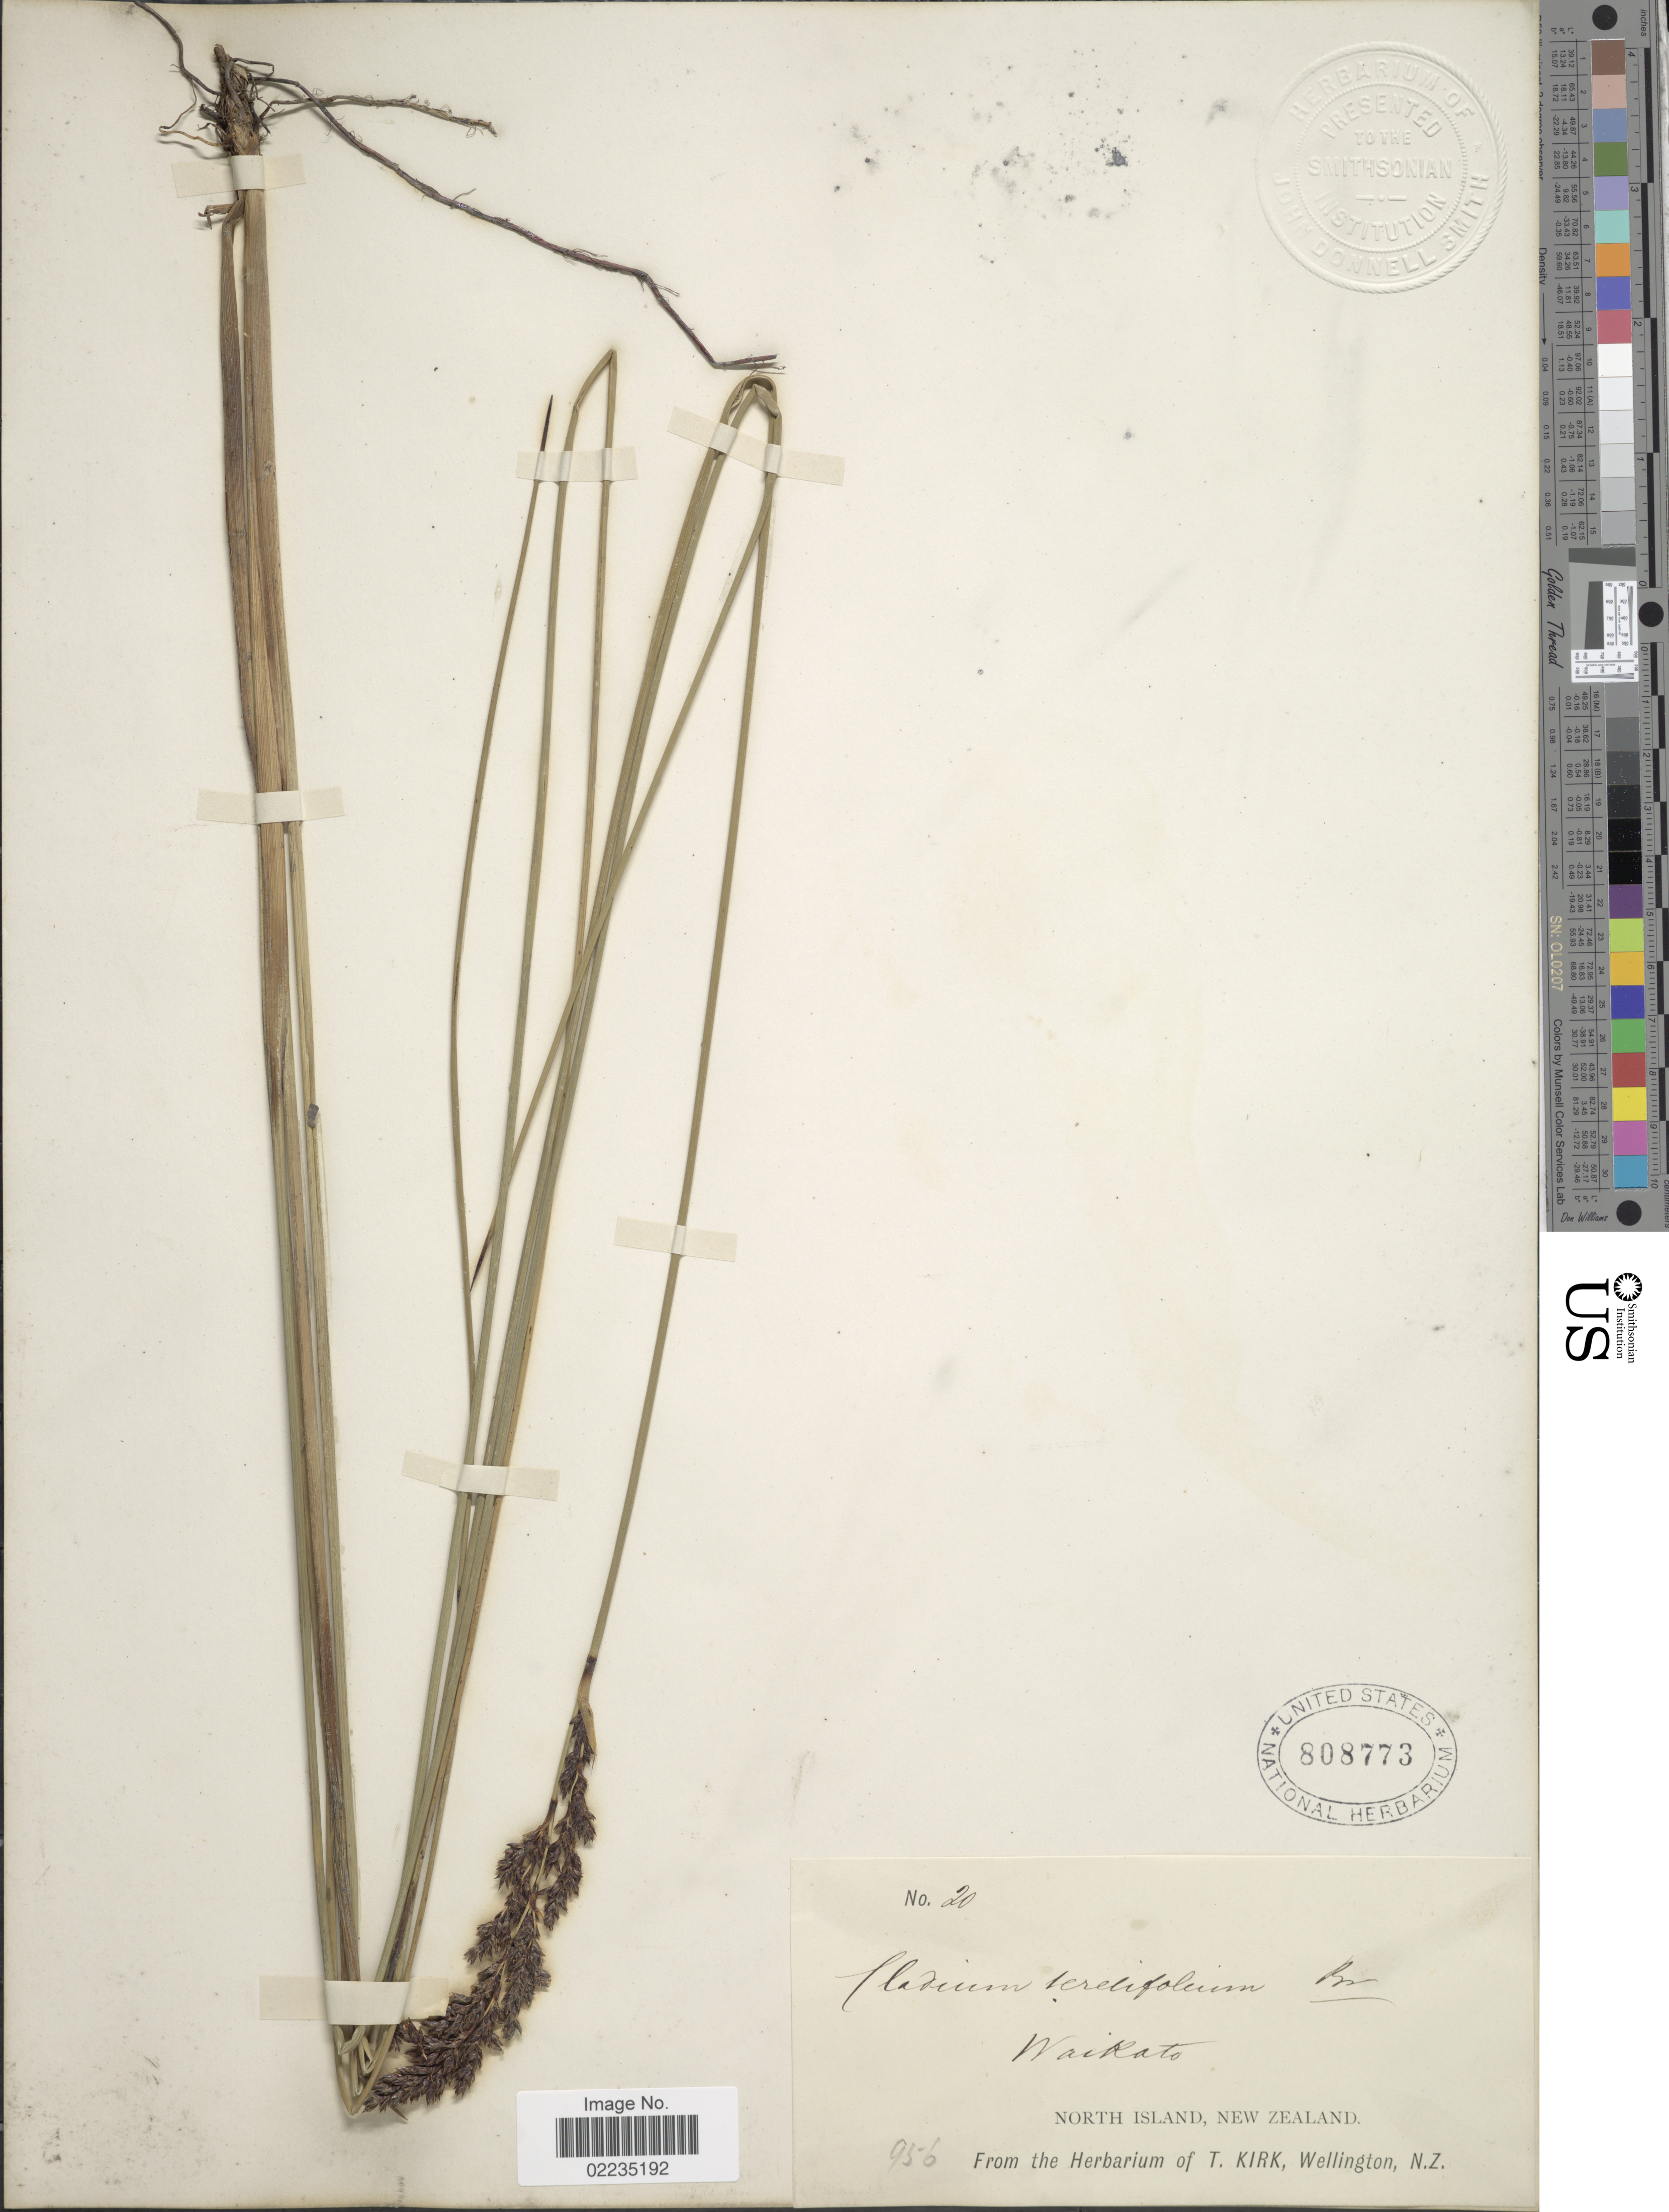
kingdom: Plantae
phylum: Tracheophyta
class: Liliopsida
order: Poales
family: Cyperaceae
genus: Machaerina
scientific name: Machaerina teretifolia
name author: (R. Br.) T. Koyama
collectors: ex Herb. T. Kirk, Wellington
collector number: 20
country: New Zealand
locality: Waikato, North Island, New Zealand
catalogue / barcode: US 808773